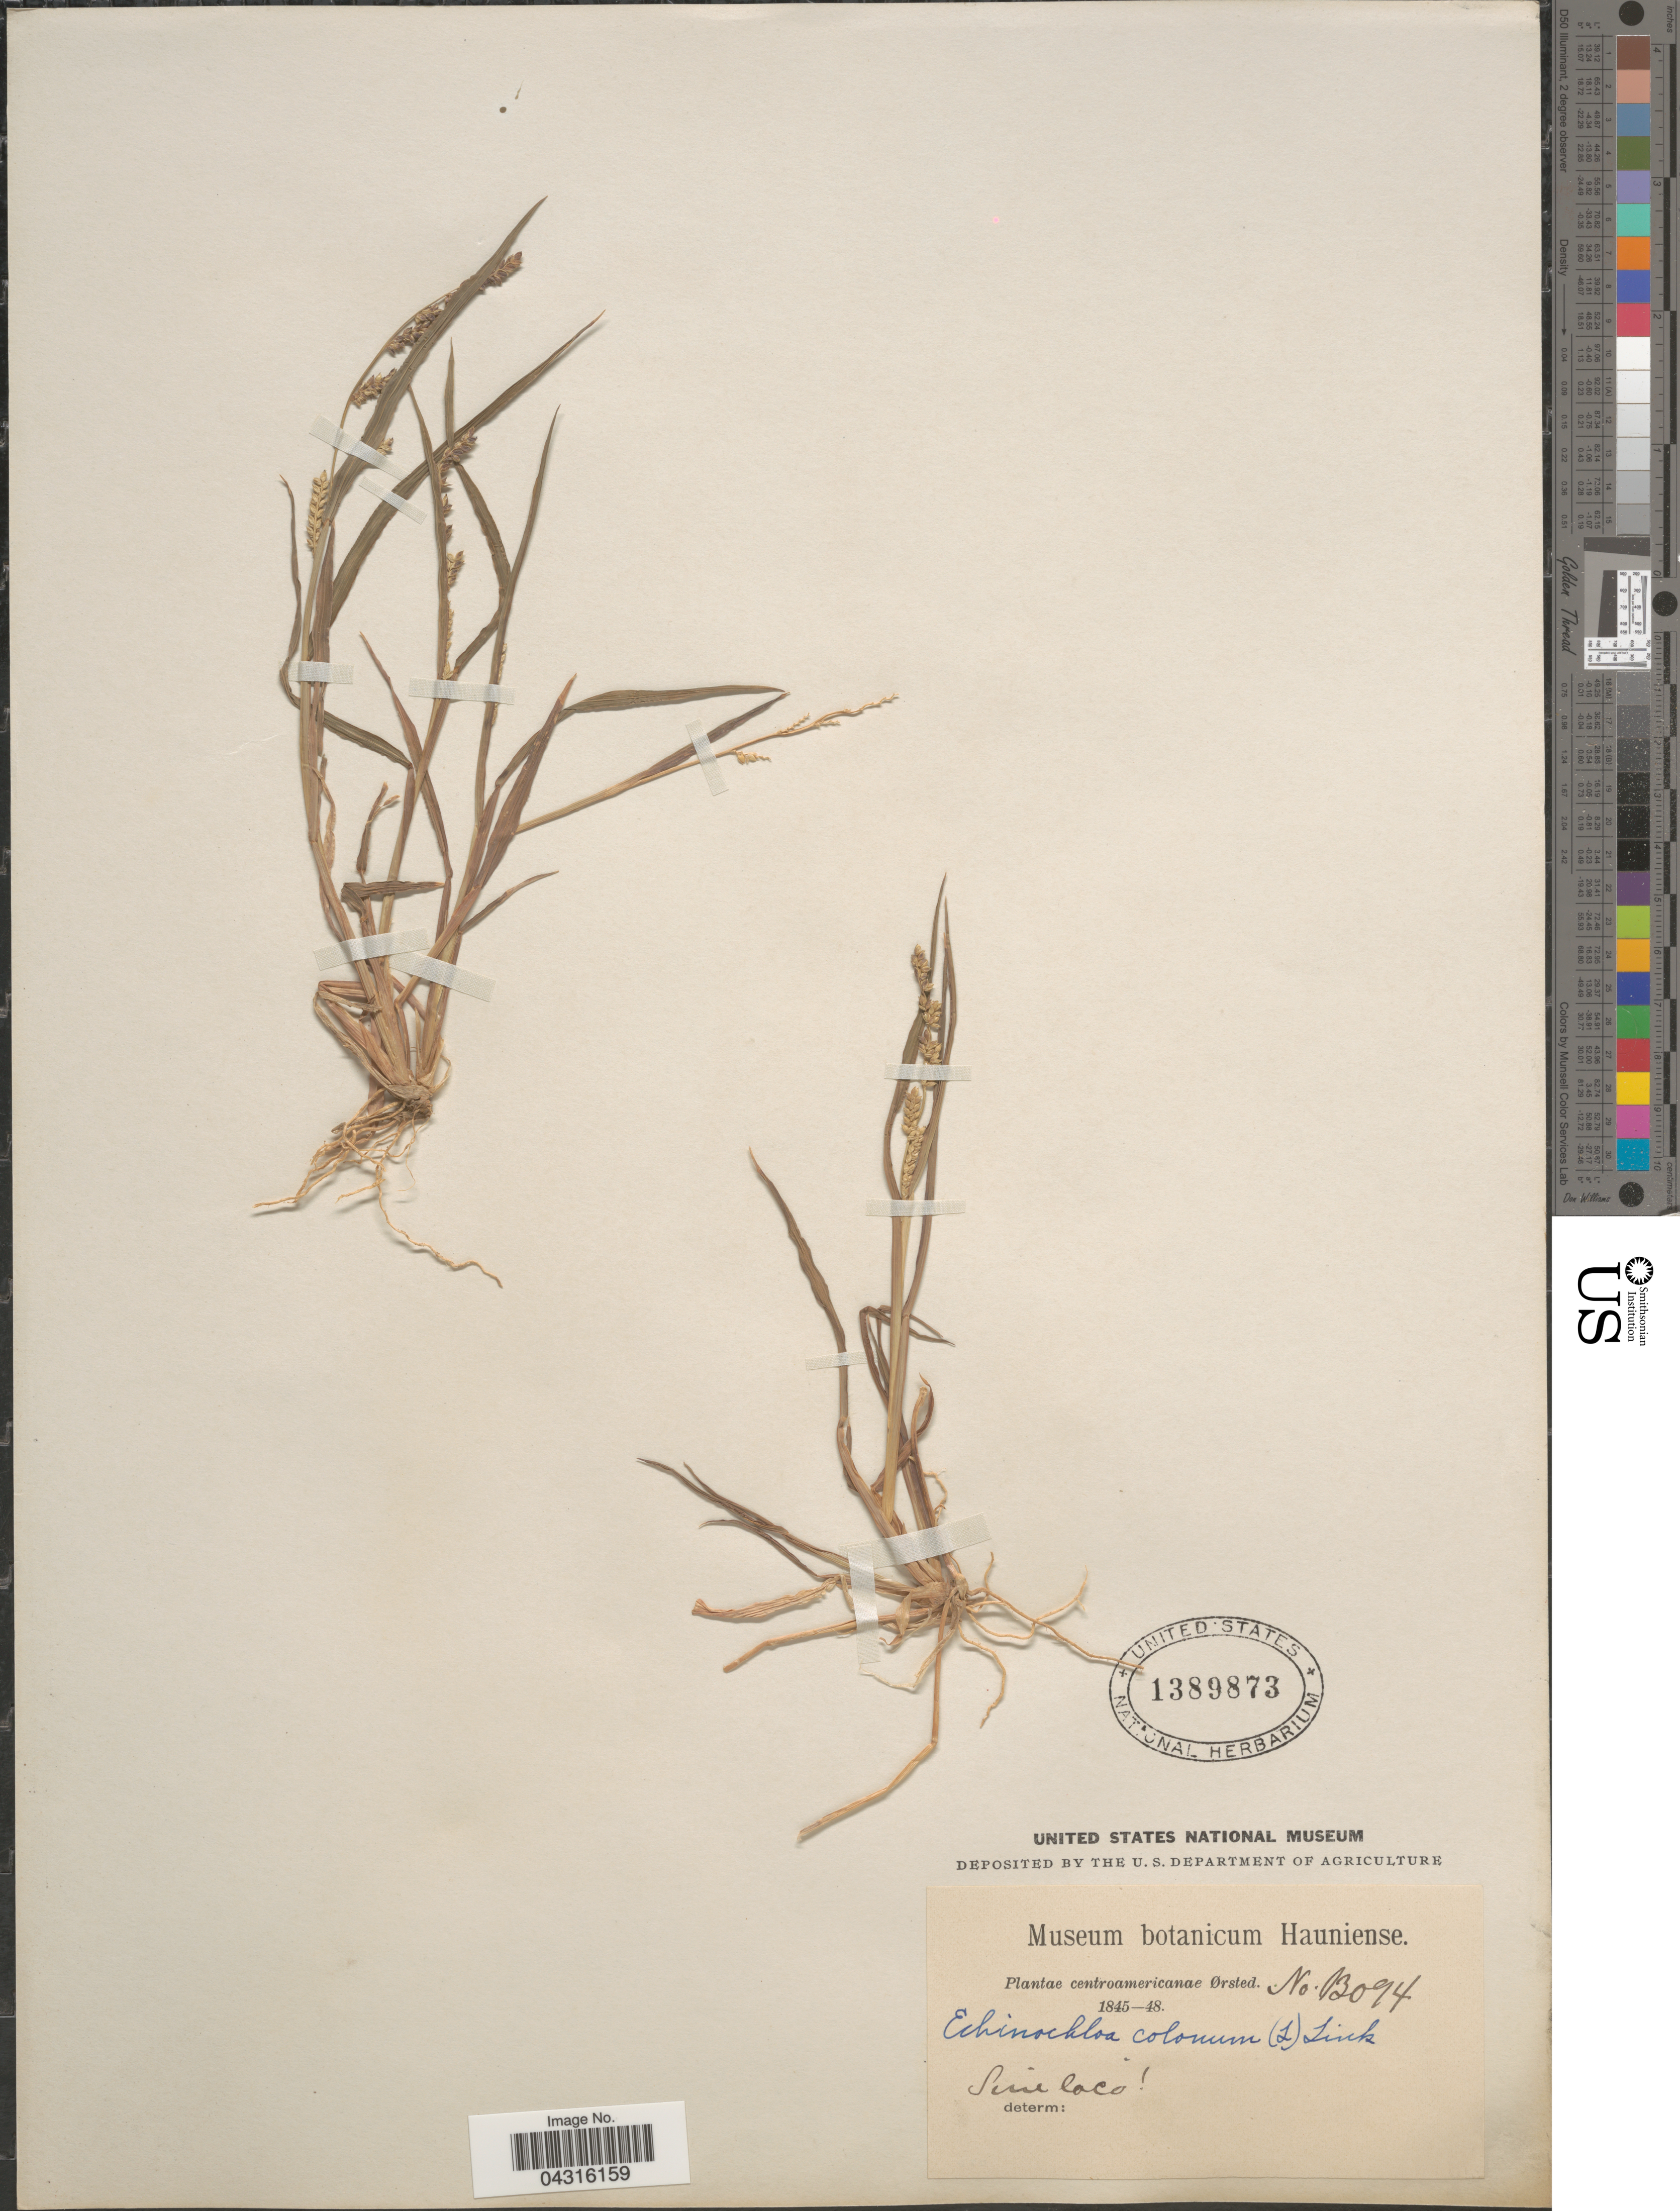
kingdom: Plantae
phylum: Tracheophyta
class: Liliopsida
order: Poales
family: Poaceae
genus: Echinochloa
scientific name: Echinochloa colona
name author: (L.) Link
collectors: Ørsted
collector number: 13094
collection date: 1845/1848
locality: Centroamericanae.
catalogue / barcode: US 1389873